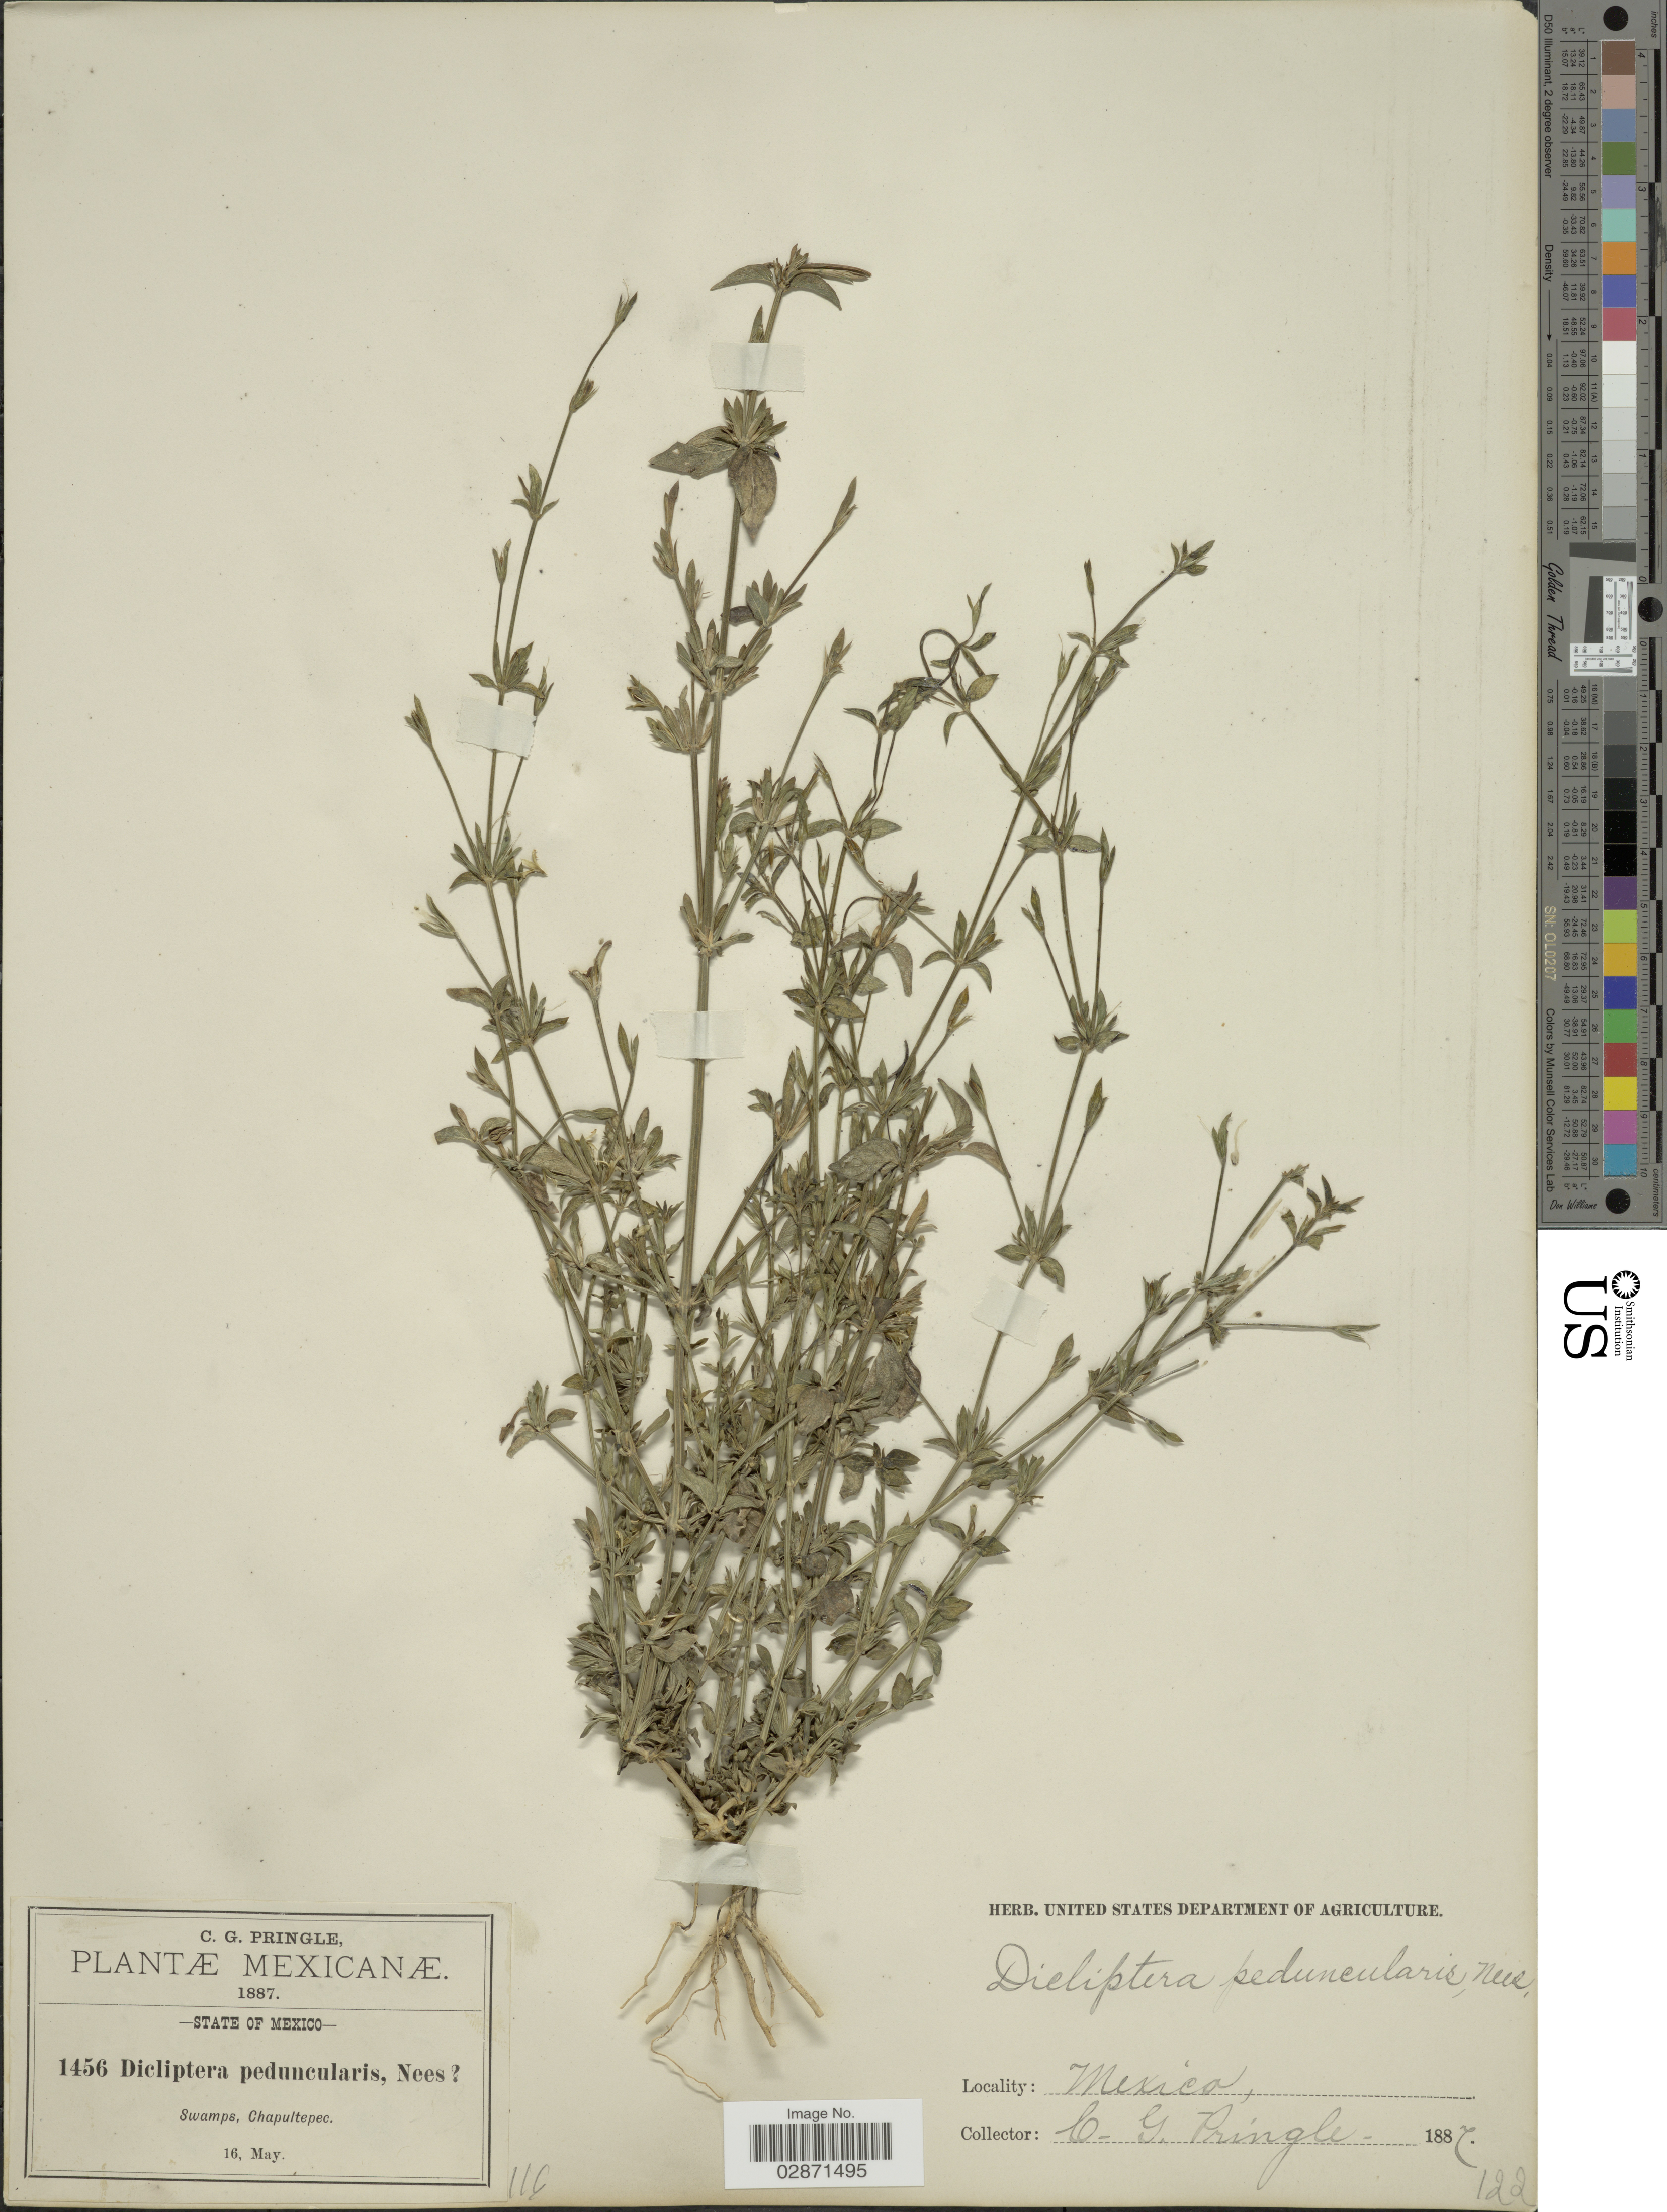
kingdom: Plantae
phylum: Tracheophyta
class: Magnoliopsida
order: Lamiales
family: Acanthaceae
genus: Dicliptera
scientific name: Dicliptera peduncularis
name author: Nees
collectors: C. G. Pringle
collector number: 1456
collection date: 1887-05-16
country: Mexico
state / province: México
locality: Swamps, Chapultepec.